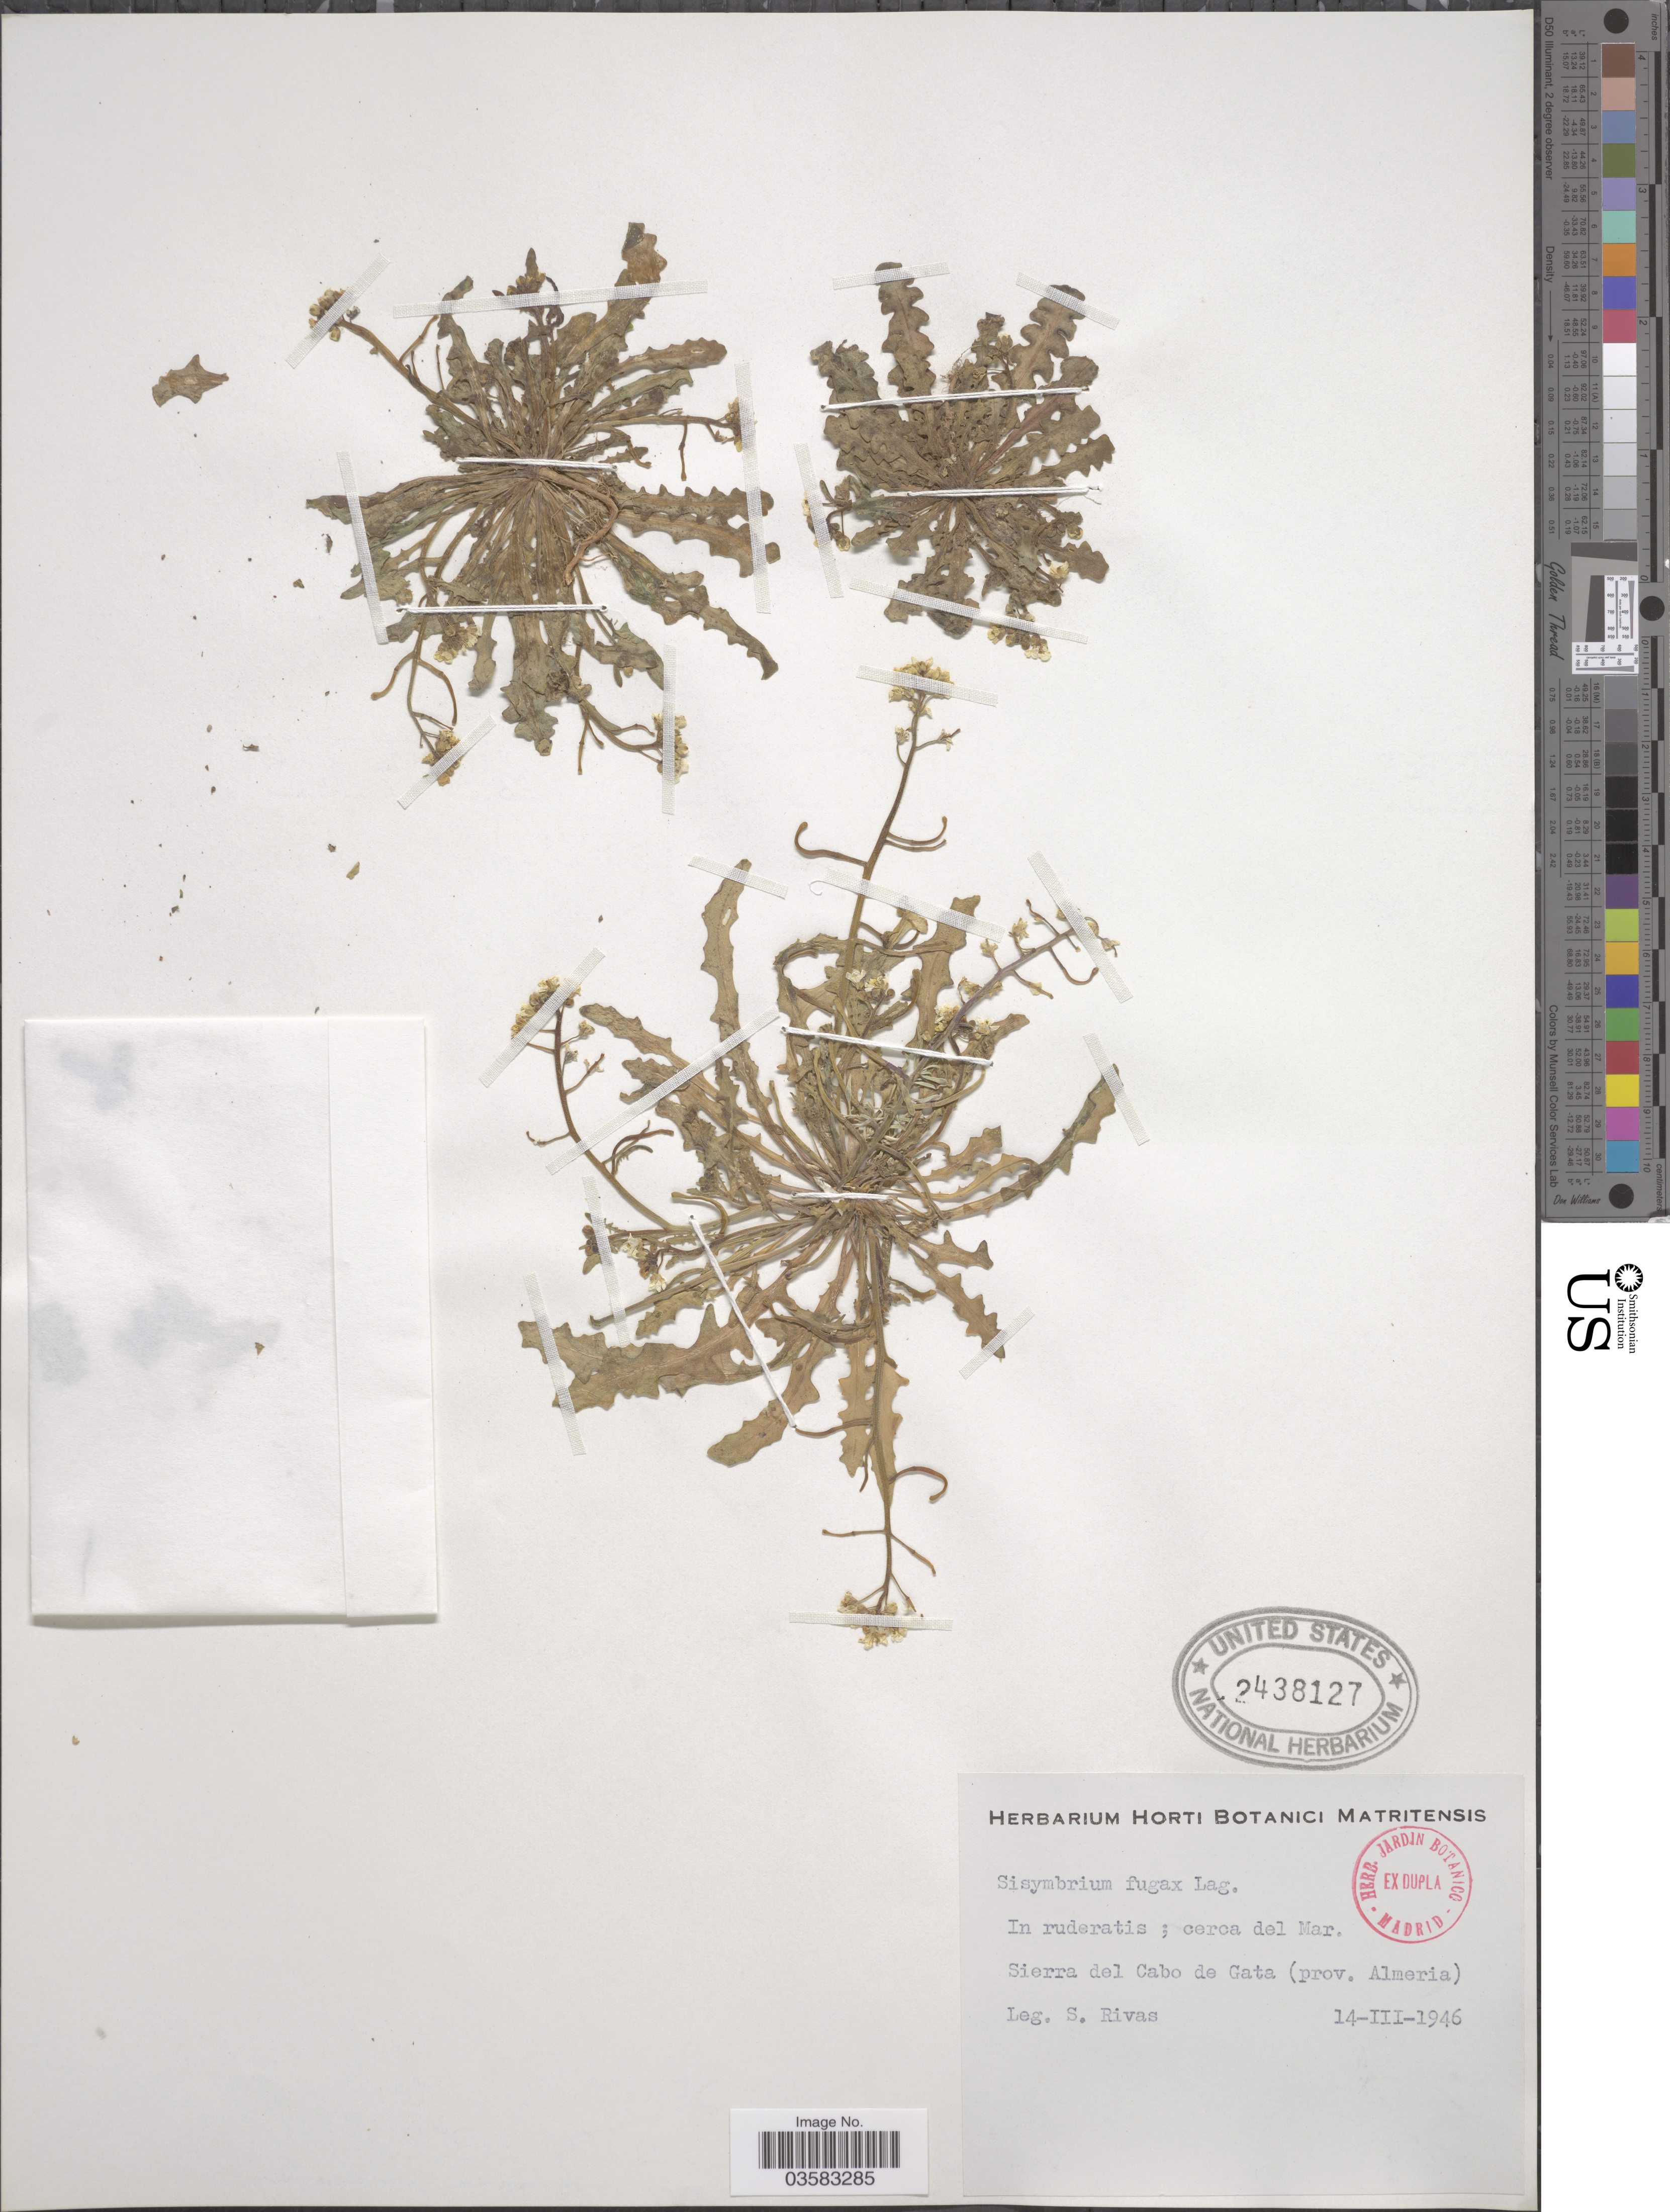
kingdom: Plantae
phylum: Tracheophyta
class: Magnoliopsida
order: Brassicales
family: Brassicaceae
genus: Sisymbrium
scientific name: Sisymbrium fugax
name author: Lag.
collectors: S. Rivas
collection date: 1946-03-14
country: Spain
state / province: Madrid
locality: Cerca del Mar. Sierra del Cabo de Gata (prov. Almeria).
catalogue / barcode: US 2438127